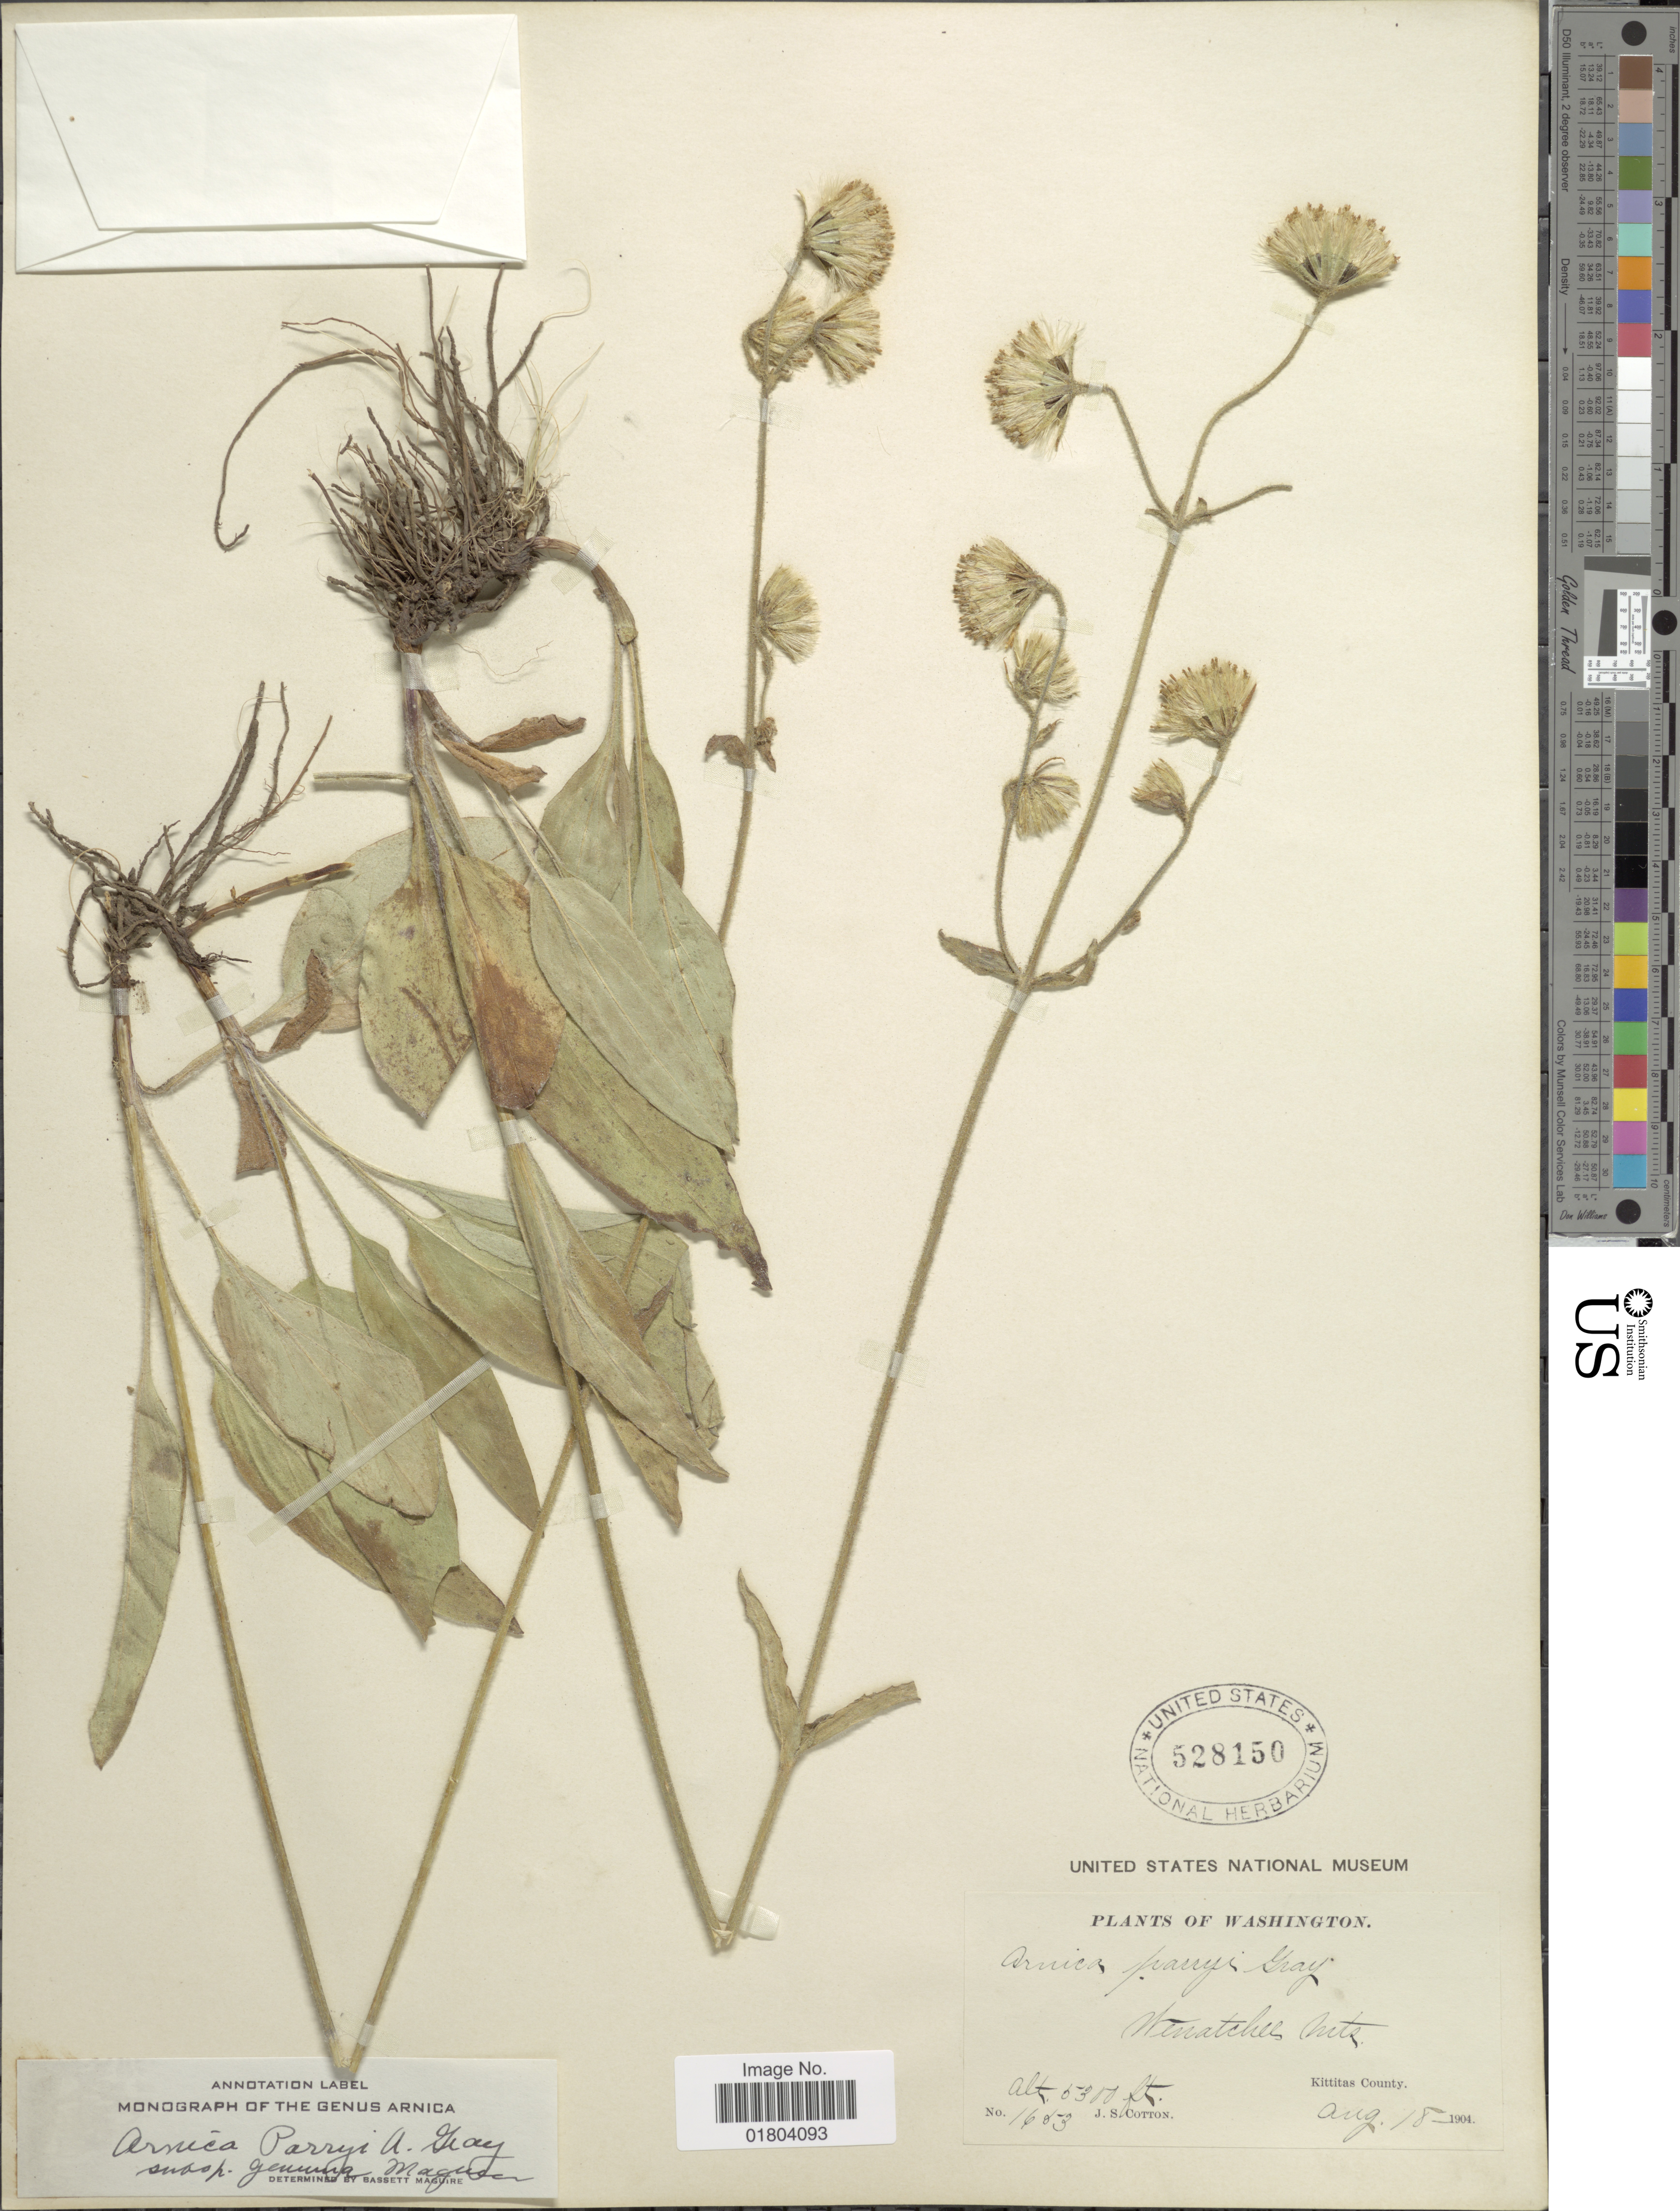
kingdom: Plantae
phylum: Tracheophyta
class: Magnoliopsida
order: Asterales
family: Asteraceae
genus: Arnica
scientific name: Arnica parryi subsp. genuina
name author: Maguire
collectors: J. S. Cotton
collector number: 1653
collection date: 1904-08-18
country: United States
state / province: Washington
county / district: Kittitas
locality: Wenatchee Mts, Kittitas County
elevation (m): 1615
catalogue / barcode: US 528150